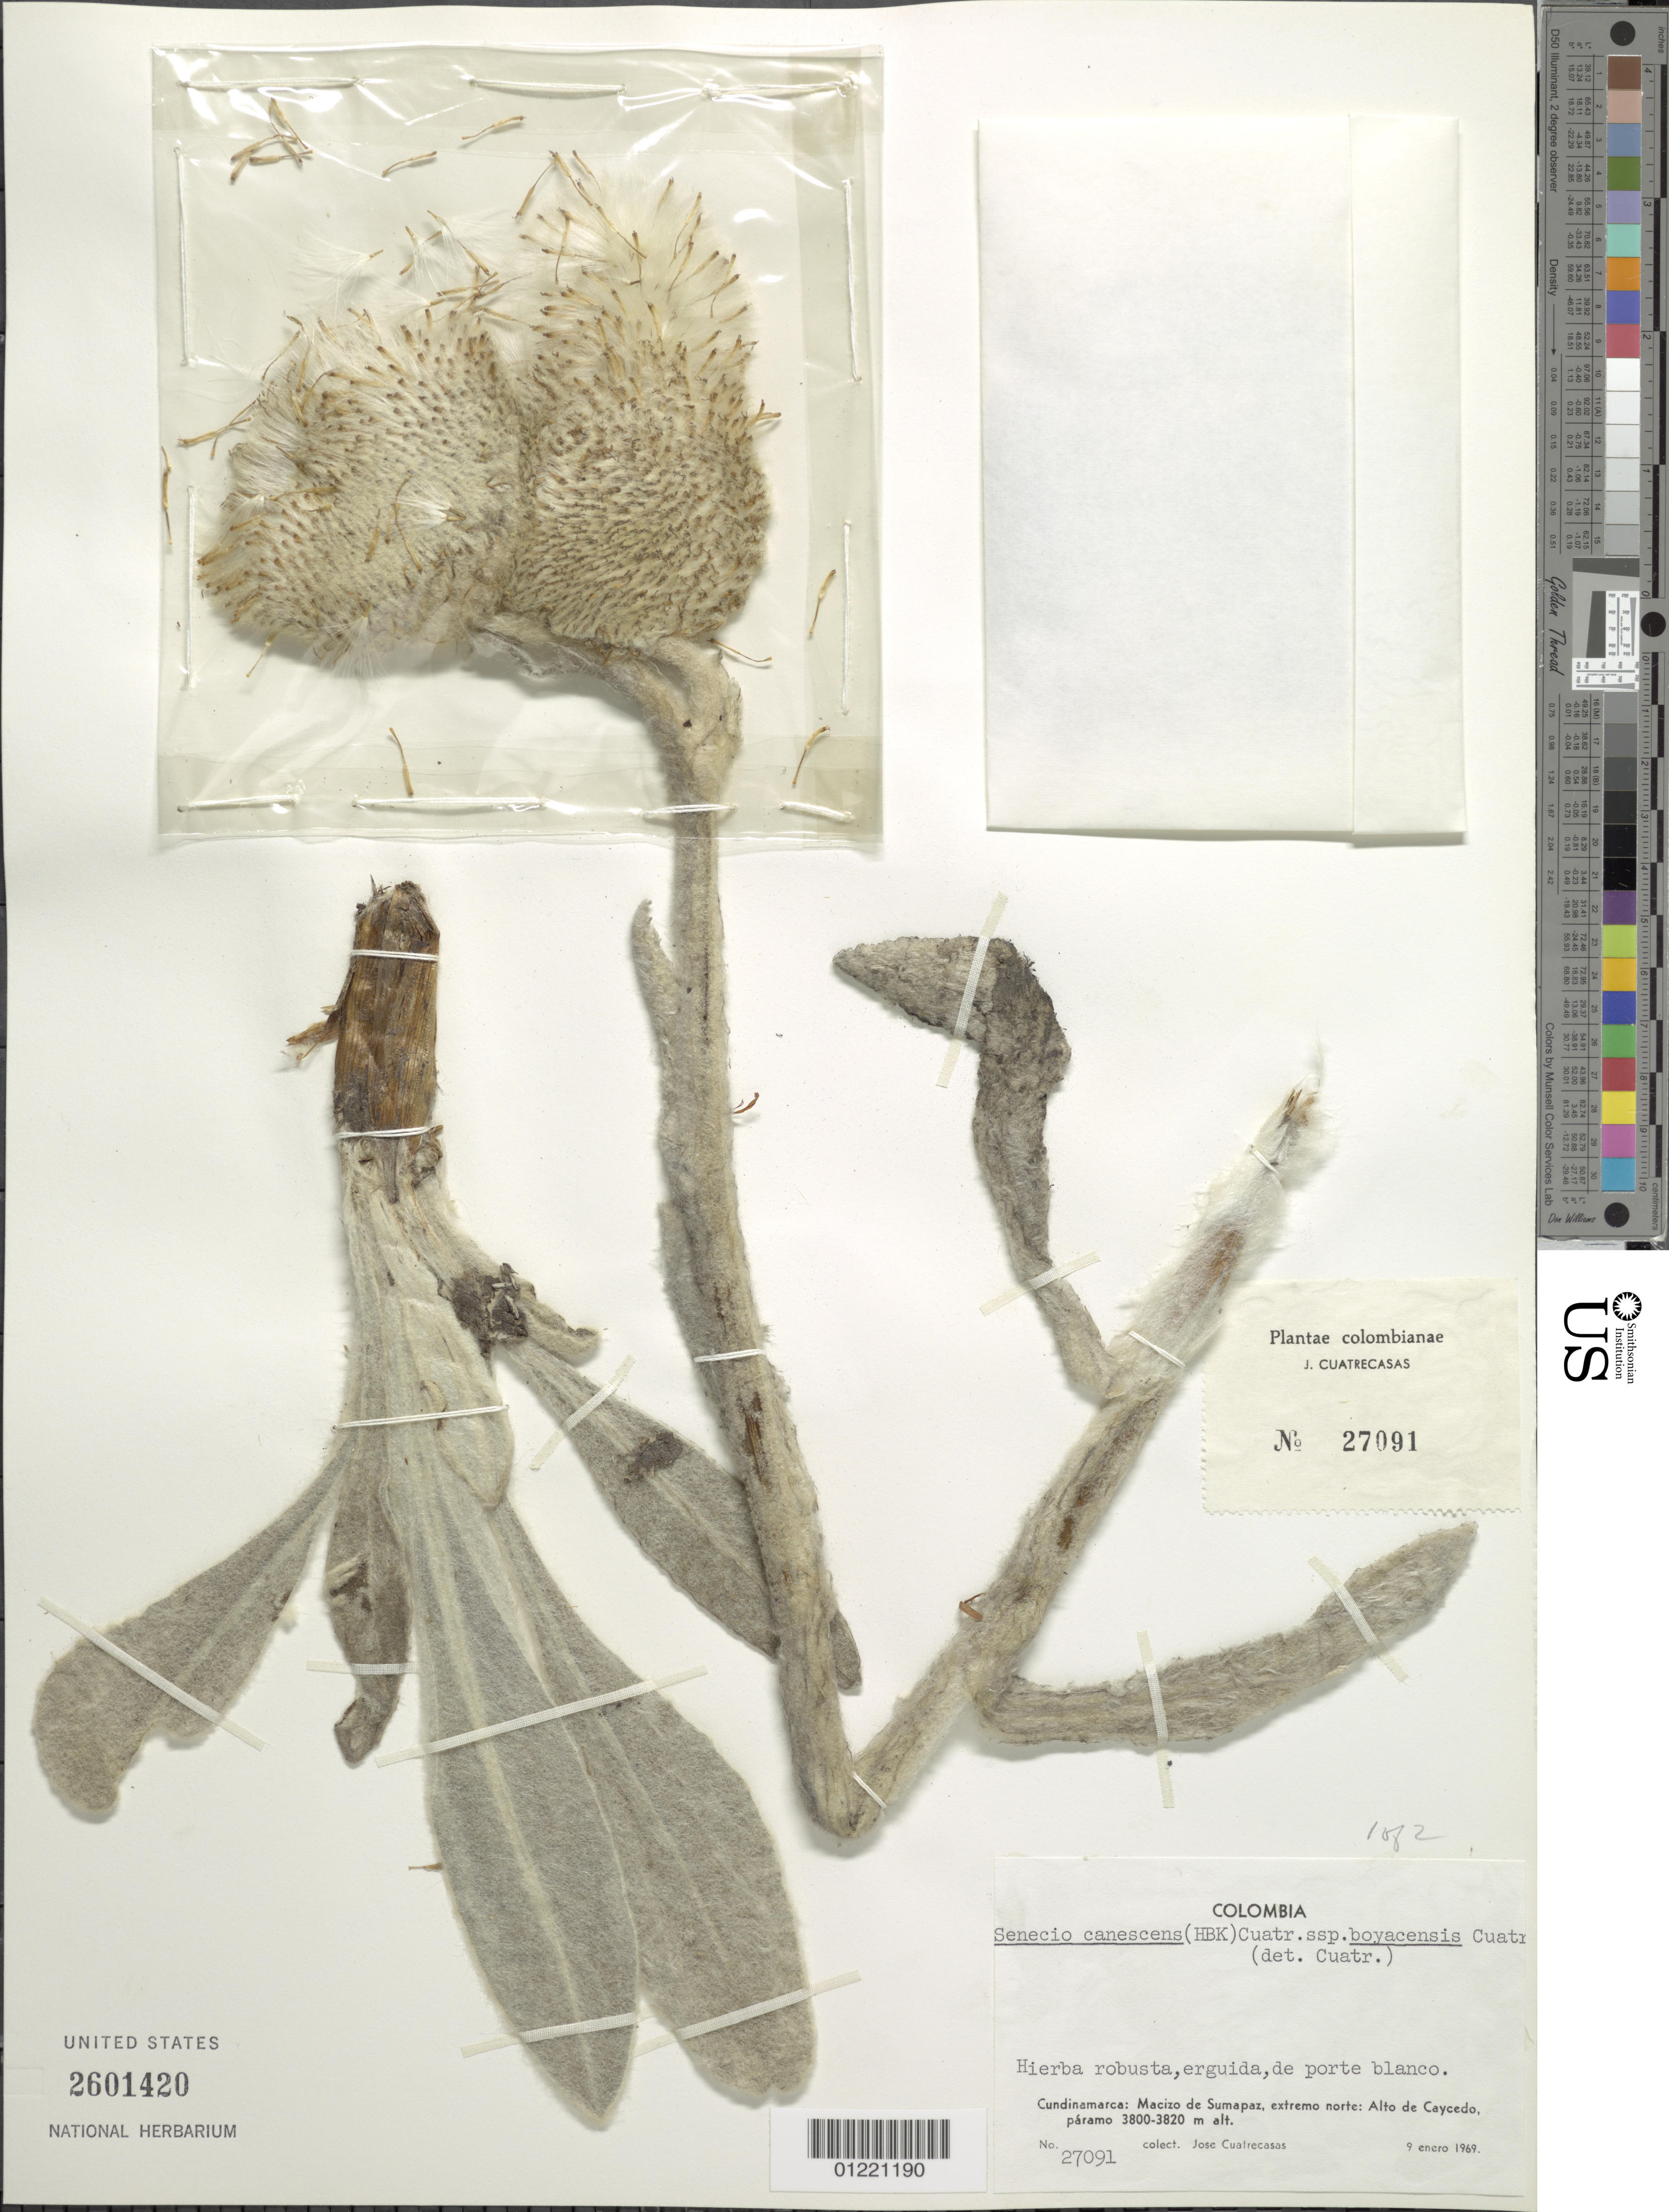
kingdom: Plantae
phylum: Tracheophyta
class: Magnoliopsida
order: Asterales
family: Asteraceae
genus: Senecio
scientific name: Senecio canescens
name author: (Bonpl.) Cuatrec.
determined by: Salomon, Luciana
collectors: J. Cuatrecasas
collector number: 27091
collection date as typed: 09 Jan 1969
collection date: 1969-01-09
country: Colombia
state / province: Cundinamarca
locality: Macizo de Sumapaz, extremo norte; Alto de Caycedo.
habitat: paramo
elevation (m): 3800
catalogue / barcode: US 2601420